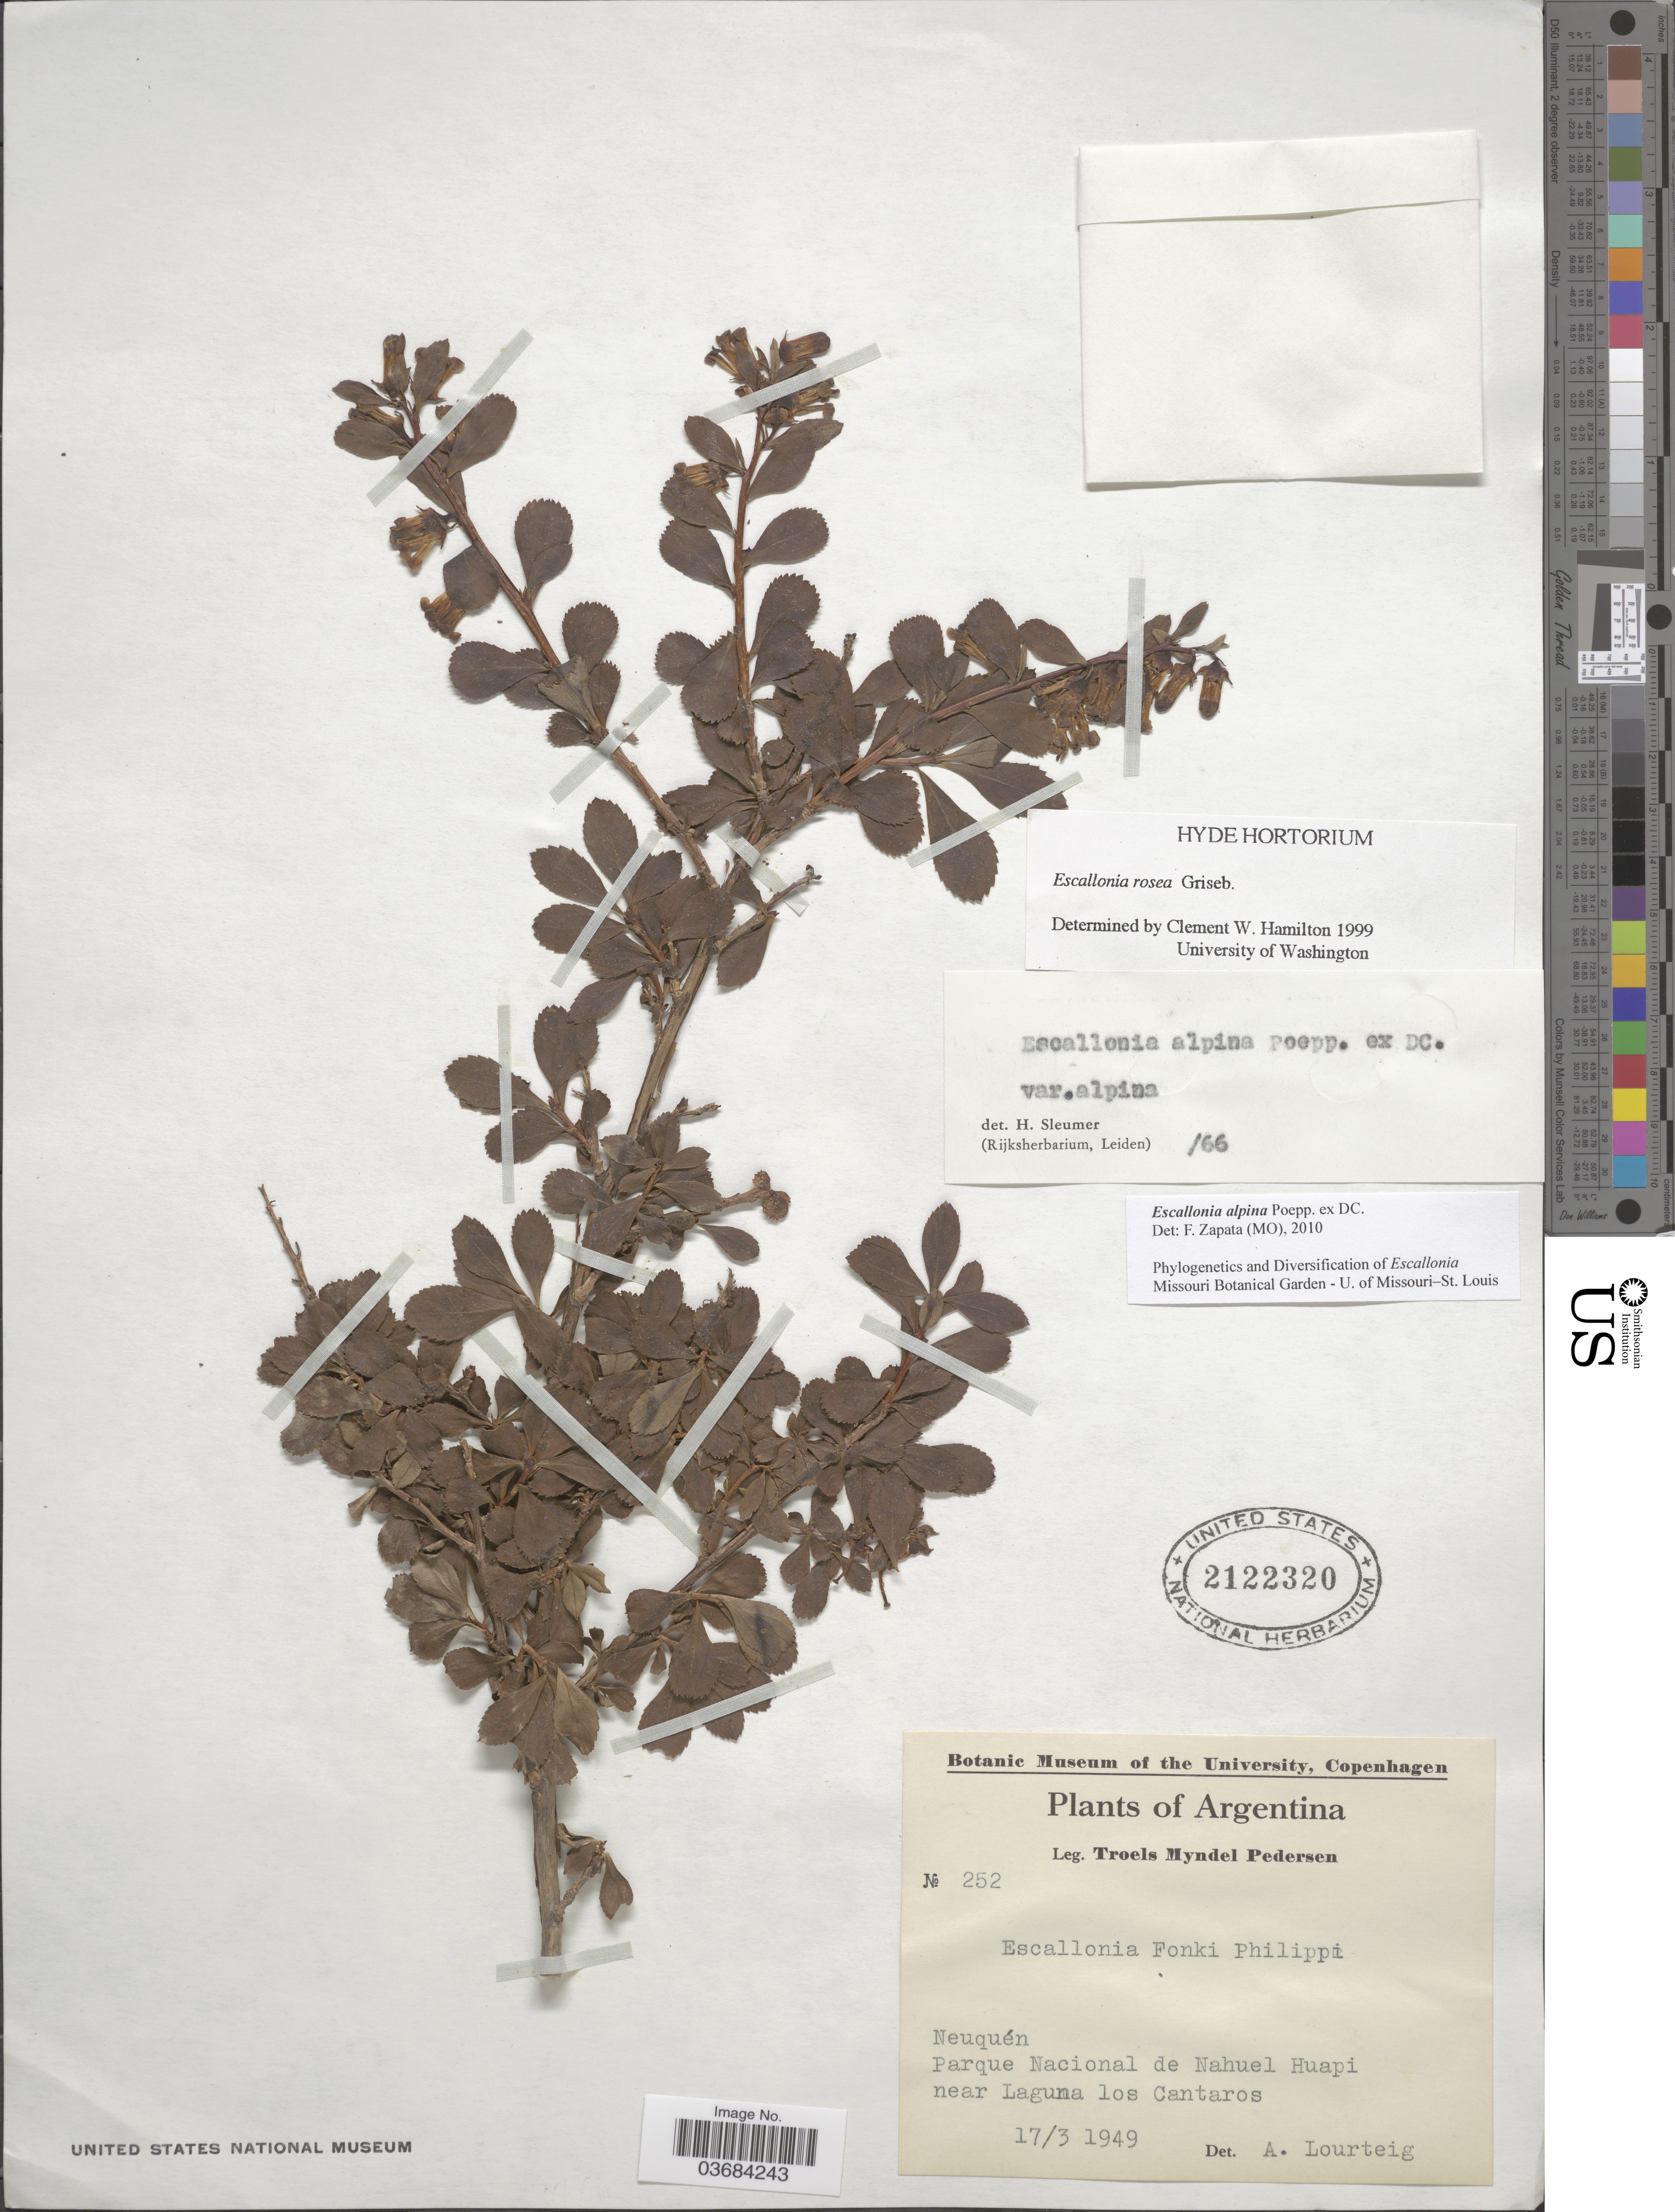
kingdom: Plantae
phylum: Tracheophyta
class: Magnoliopsida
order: Escalloniales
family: Escalloniaceae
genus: Escallonia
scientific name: Escallonia alpina var. alpina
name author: Poepp. ex DC.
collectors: T. Pederson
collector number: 252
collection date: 1949-03-17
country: Argentina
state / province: Neuquen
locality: Parque Nacional de Nahuel Huapi near Laguna los Cantaros.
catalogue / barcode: US 2122320